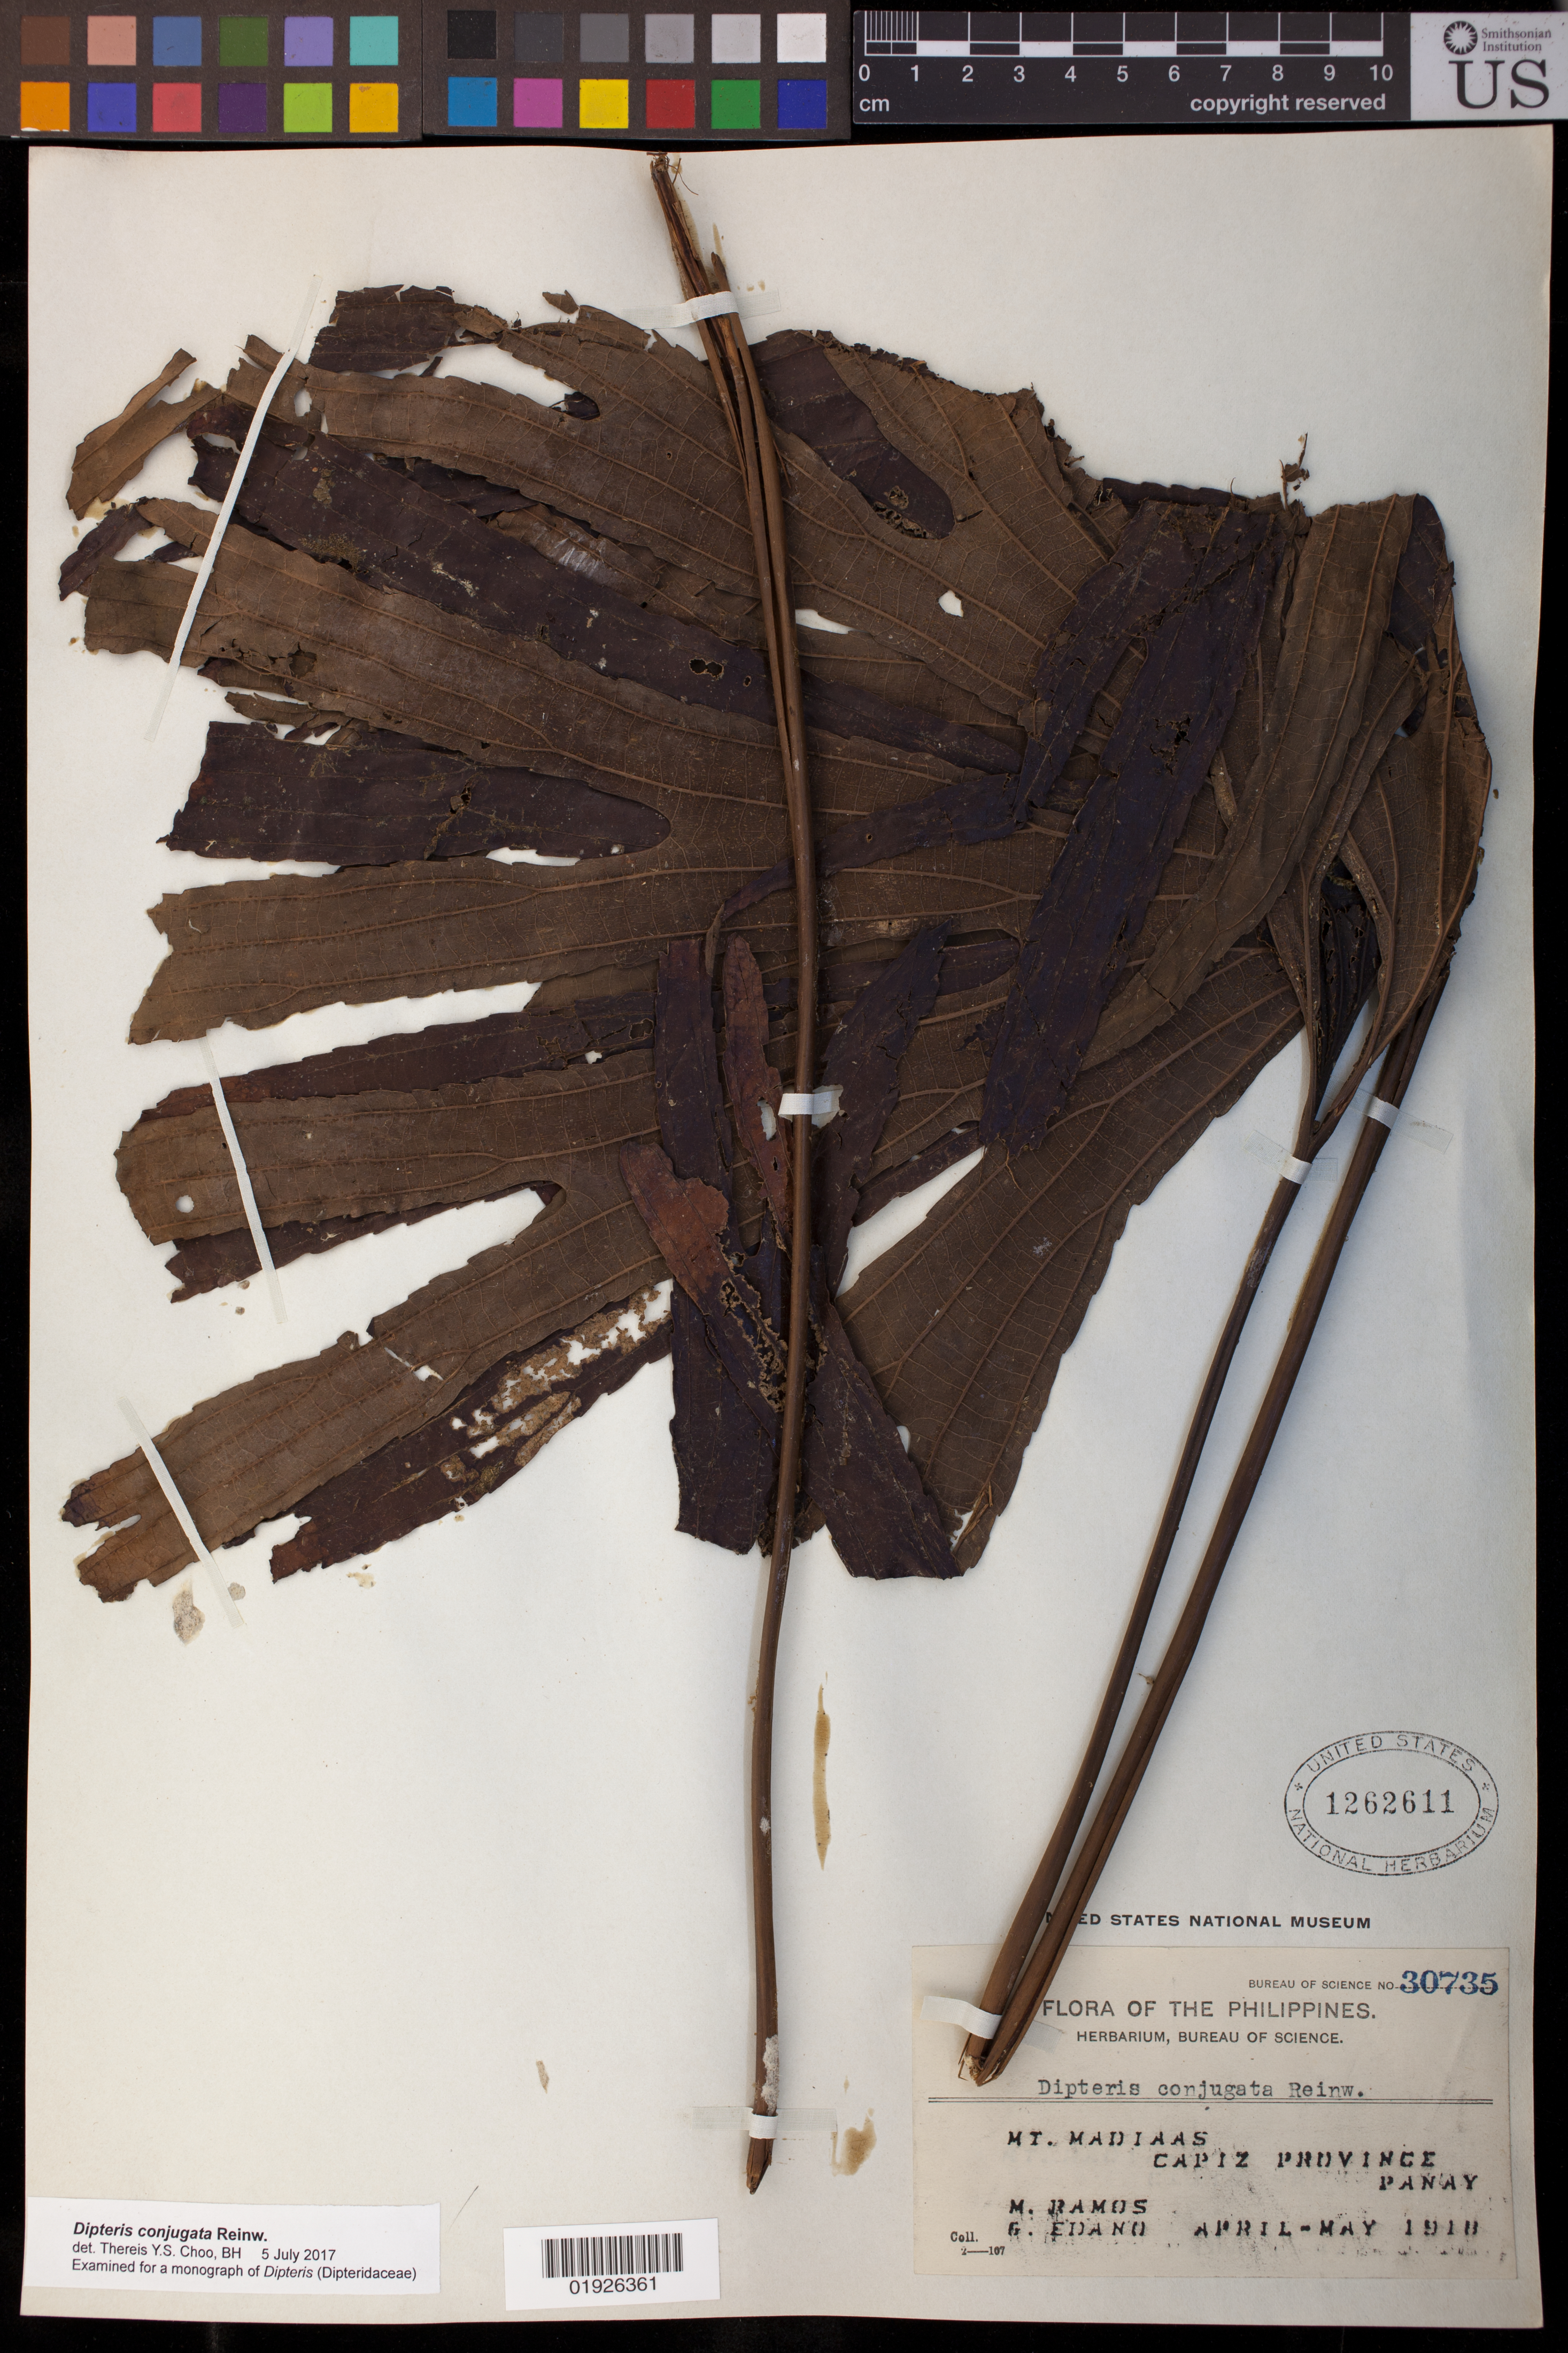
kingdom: Plantae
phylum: Tracheophyta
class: Polypodiopsida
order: Gleicheniales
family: Dipteridaceae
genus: Dipteris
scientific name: Dipteris conjugata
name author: Reinw.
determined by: Choo, Thereis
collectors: M. Ramos & G. Edaño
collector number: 30735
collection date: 1918-04/1918-05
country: Philippines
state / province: Western Visayas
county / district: Capiz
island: Panay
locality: Mt Madiaas.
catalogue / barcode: US 1262611